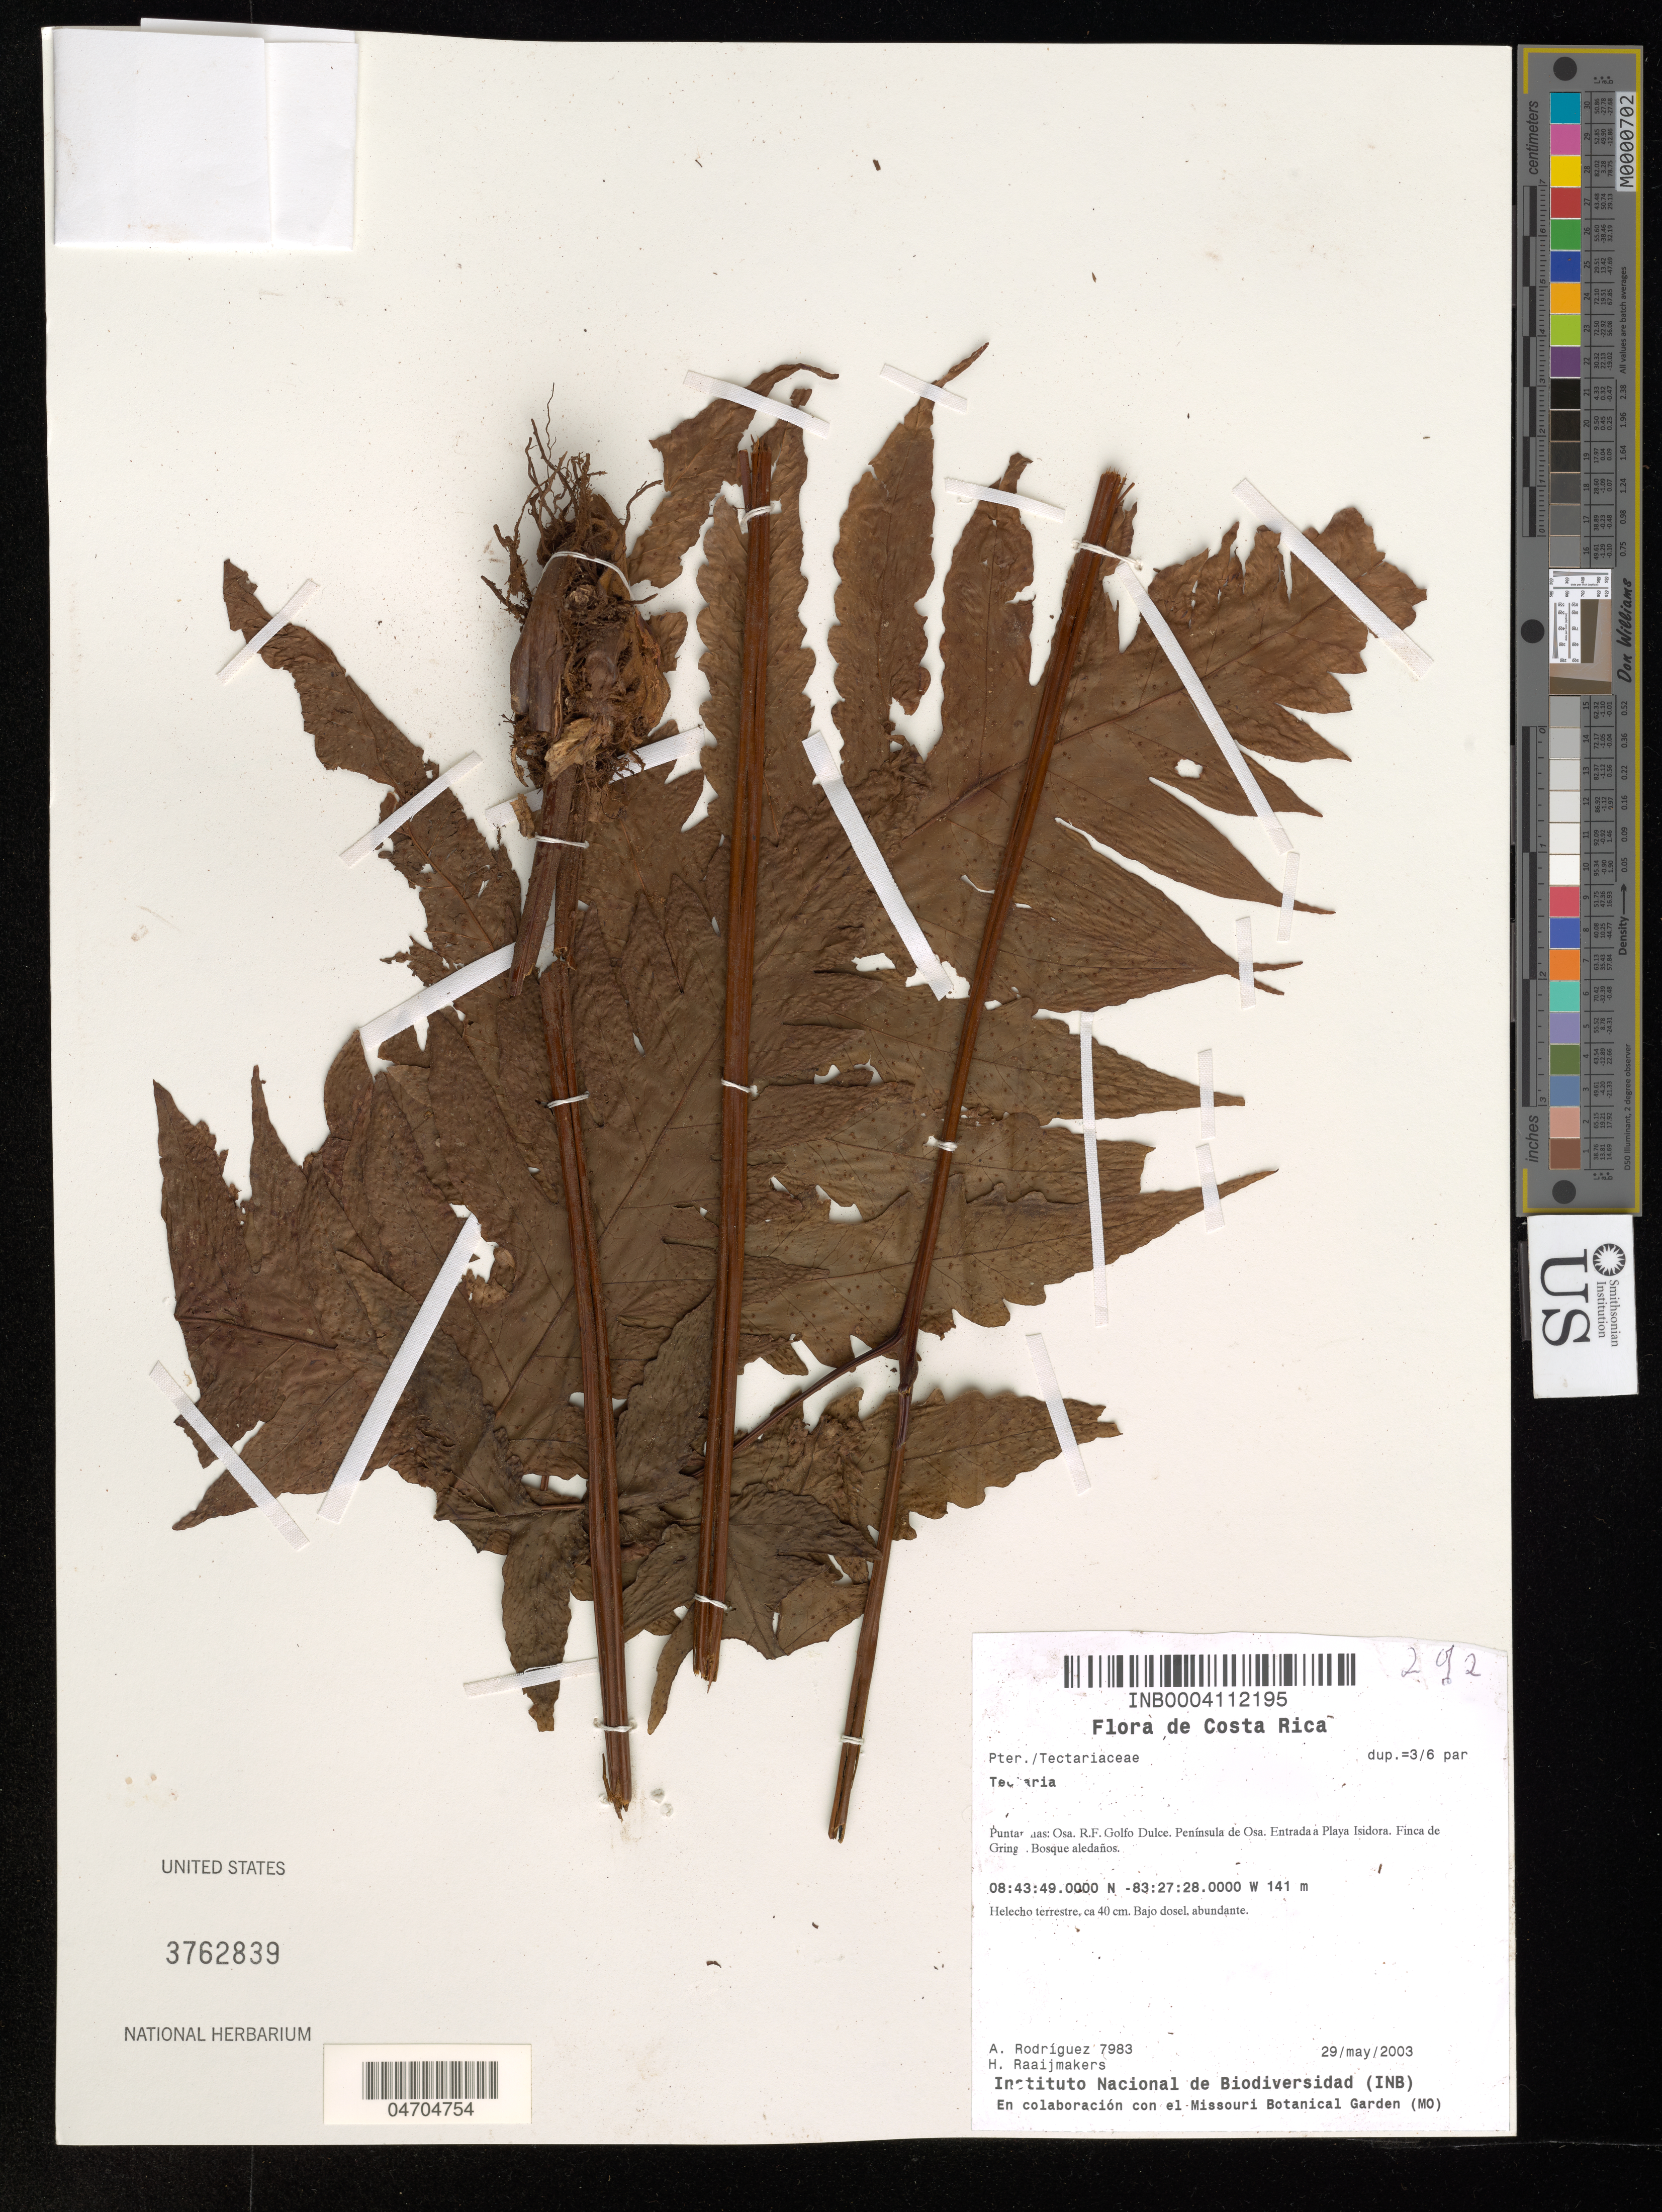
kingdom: Plantae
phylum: Tracheophyta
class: Polypodiopsida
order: Polypodiales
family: Tectariaceae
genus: Tectaria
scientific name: Tectaria sp.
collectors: A. Rodríguez & H. Raaijmakers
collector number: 7983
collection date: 2003-05-29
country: Costa Rica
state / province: Puntarenas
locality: Osa. R. F. Golfo Dulce. Península de Osa. Entrada a Playa Isidora. Finca de Gring. Bosque aledaños.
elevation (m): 141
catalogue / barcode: US 3762839